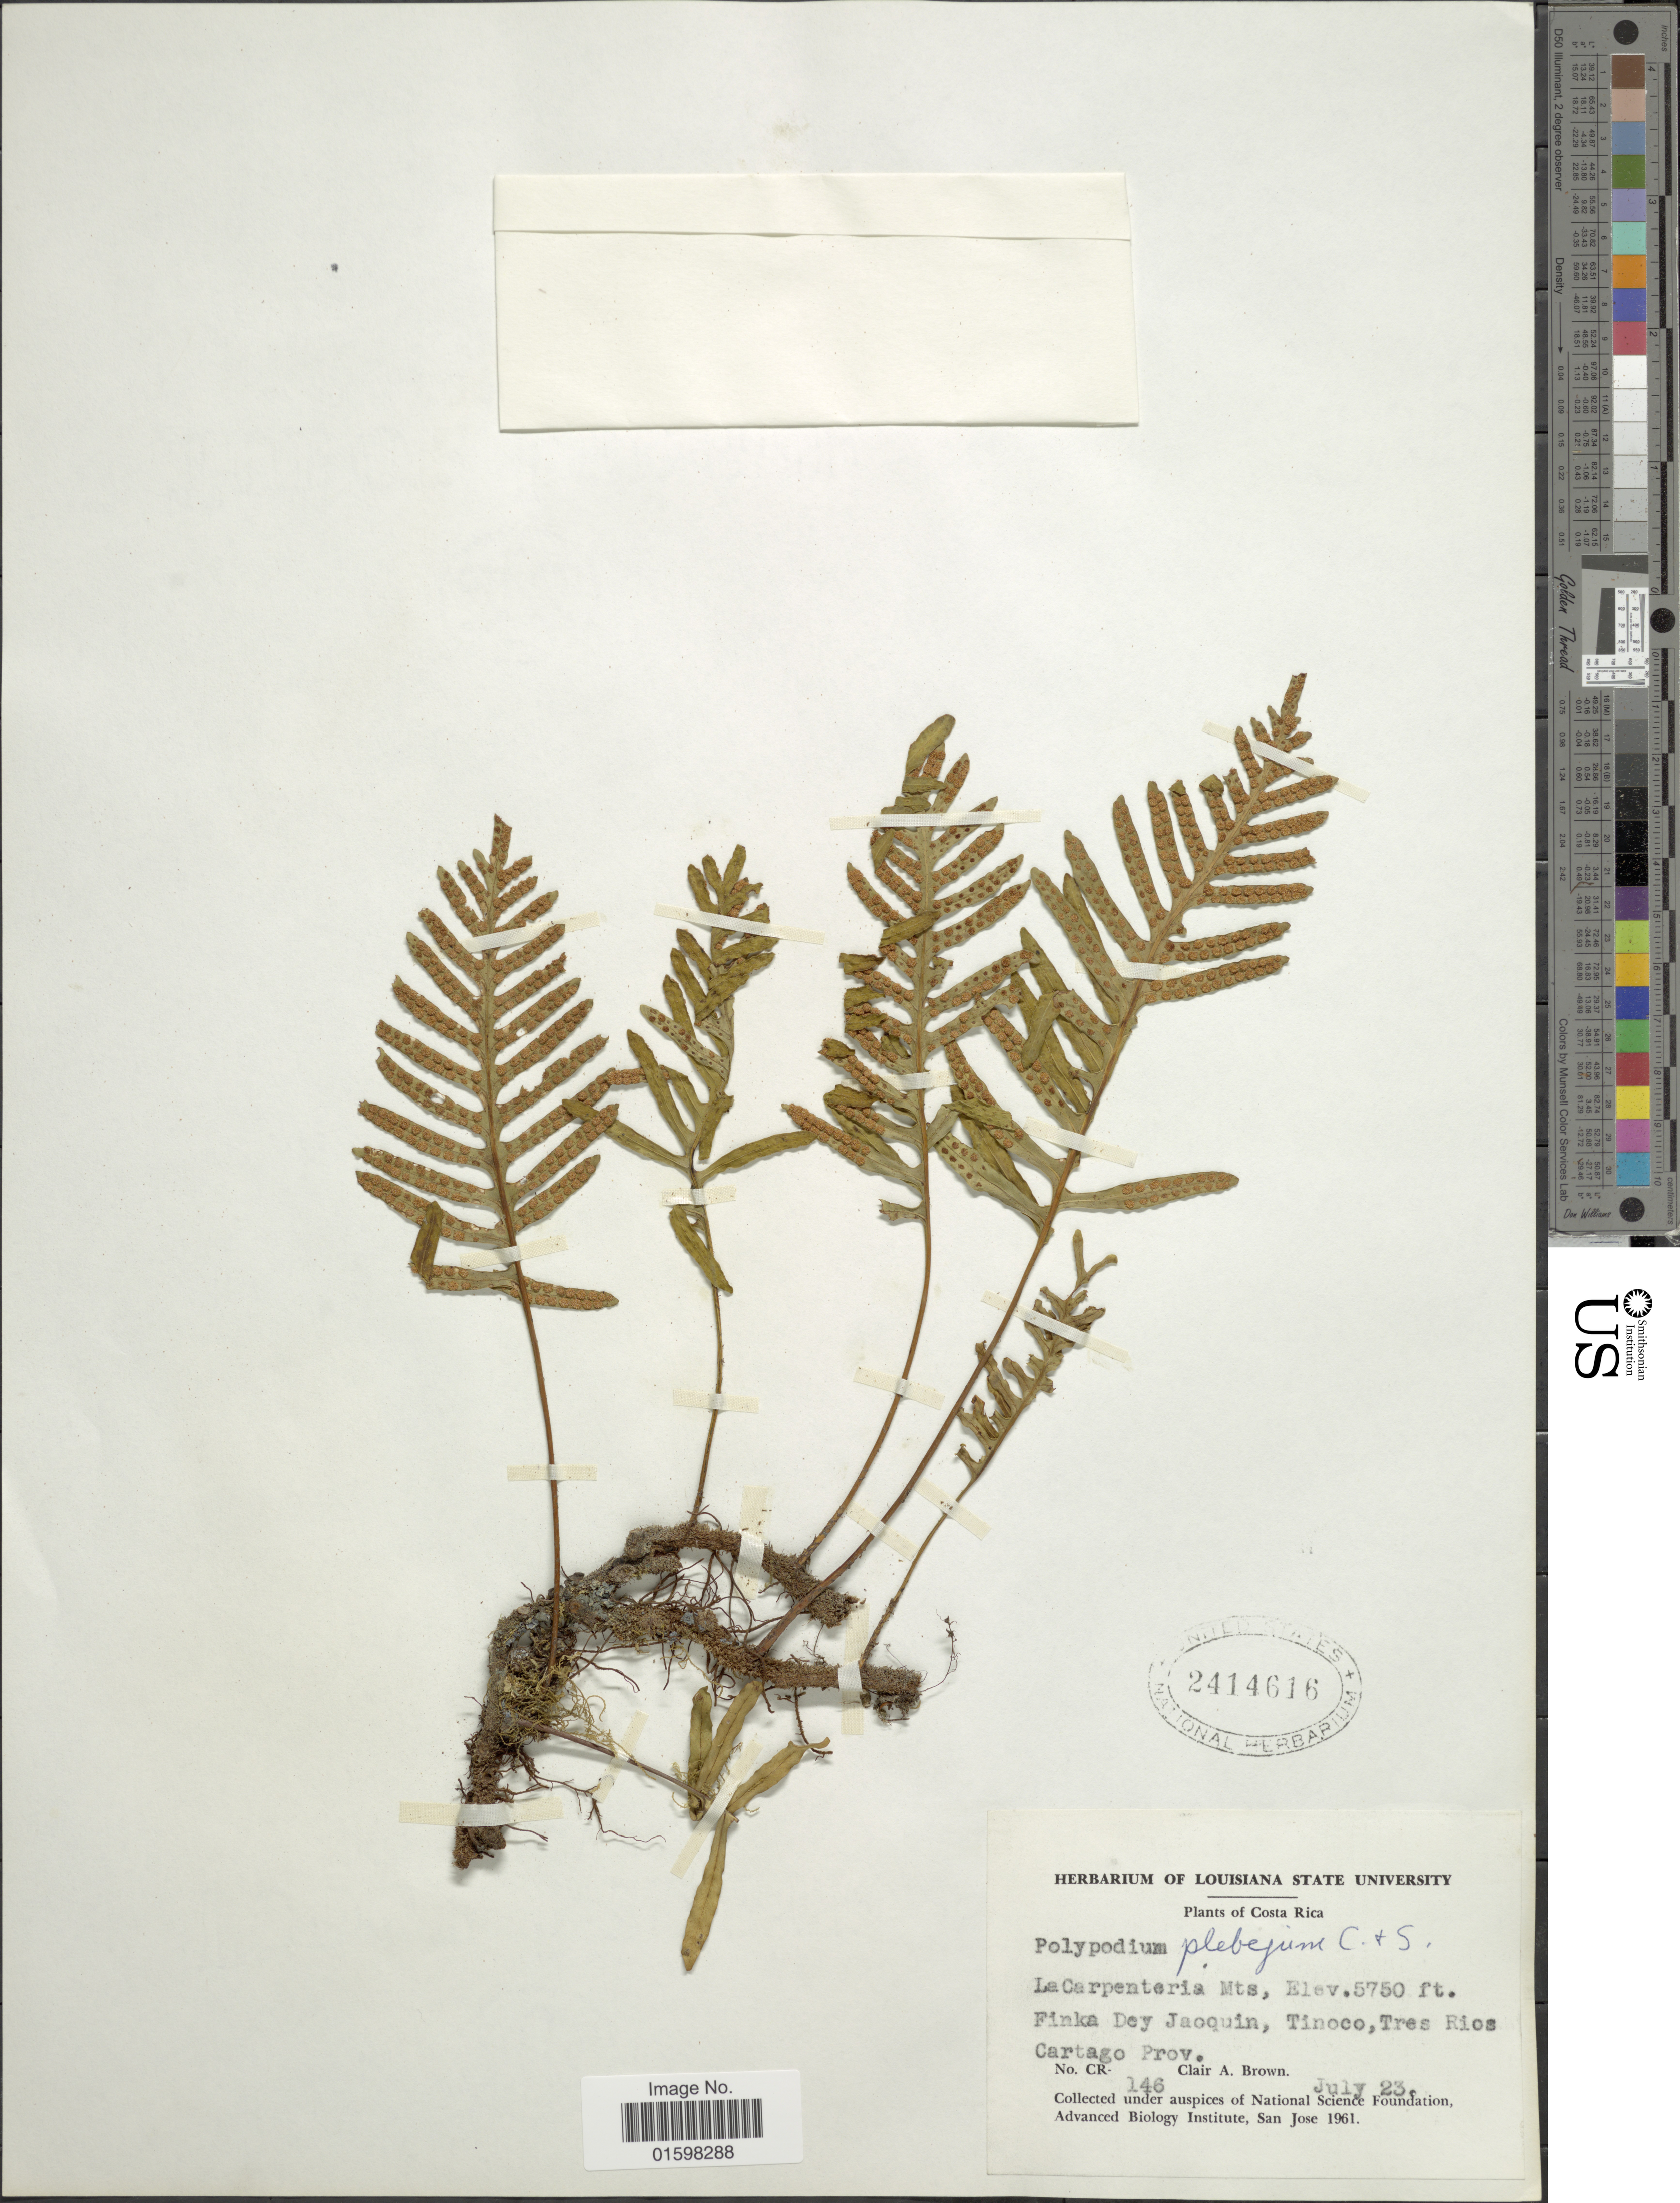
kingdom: Plantae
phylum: Tracheophyta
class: Polypodiopsida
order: Polypodiales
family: Polypodiaceae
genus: Pleopeltis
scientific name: Pleopeltis plebeia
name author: (Schltdl. ex Cham.) A.R. Sm. & Tejero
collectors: C. A. Brown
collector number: CR-146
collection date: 1961-07-23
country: Costa Rica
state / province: Cartago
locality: La Carpenteria Mts. Finka Dey Jacquin, Tinoco Tres Rios Cartago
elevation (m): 1753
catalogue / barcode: US 2414616